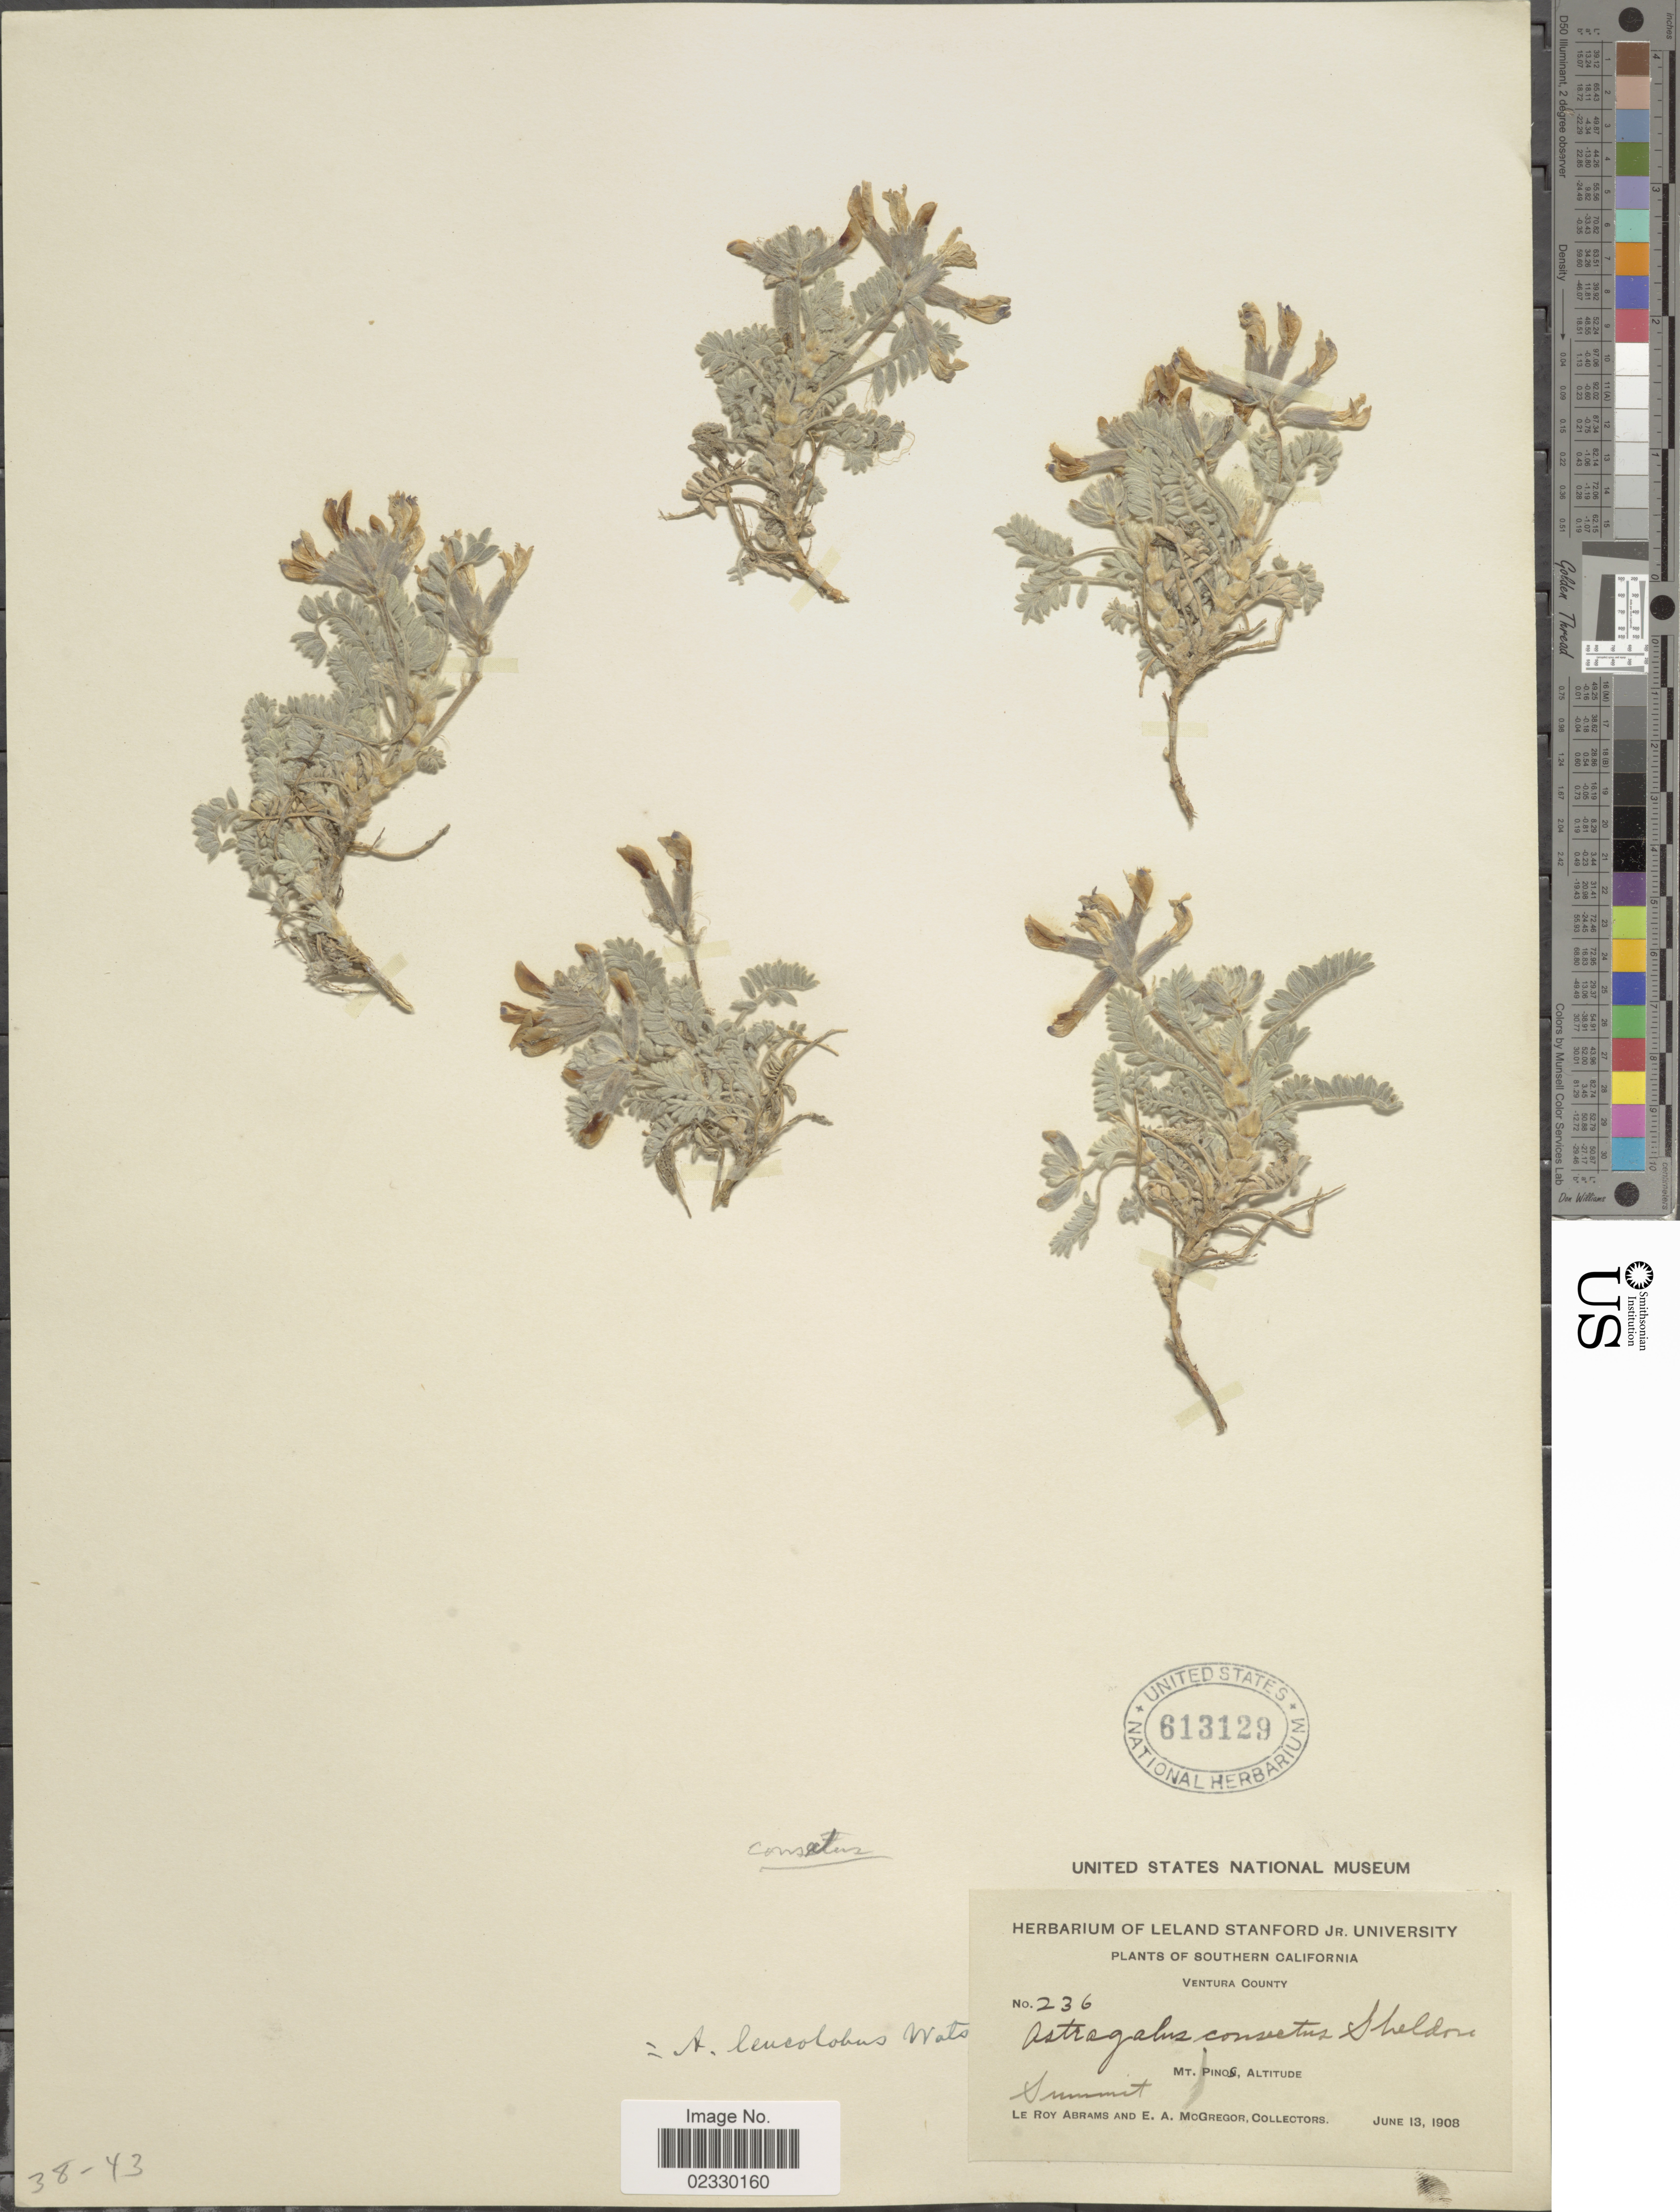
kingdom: Plantae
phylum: Tracheophyta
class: Magnoliopsida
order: Fabales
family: Fabaceae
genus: Astragalus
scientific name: Astragalus consectus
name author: E. Sheld.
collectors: L. Abrams & E. A. McGregor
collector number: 236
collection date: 1908-06-13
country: United States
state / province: California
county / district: Ventura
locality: Southern California, Ventura County, Mt Pinos, Summit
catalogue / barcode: US 613129